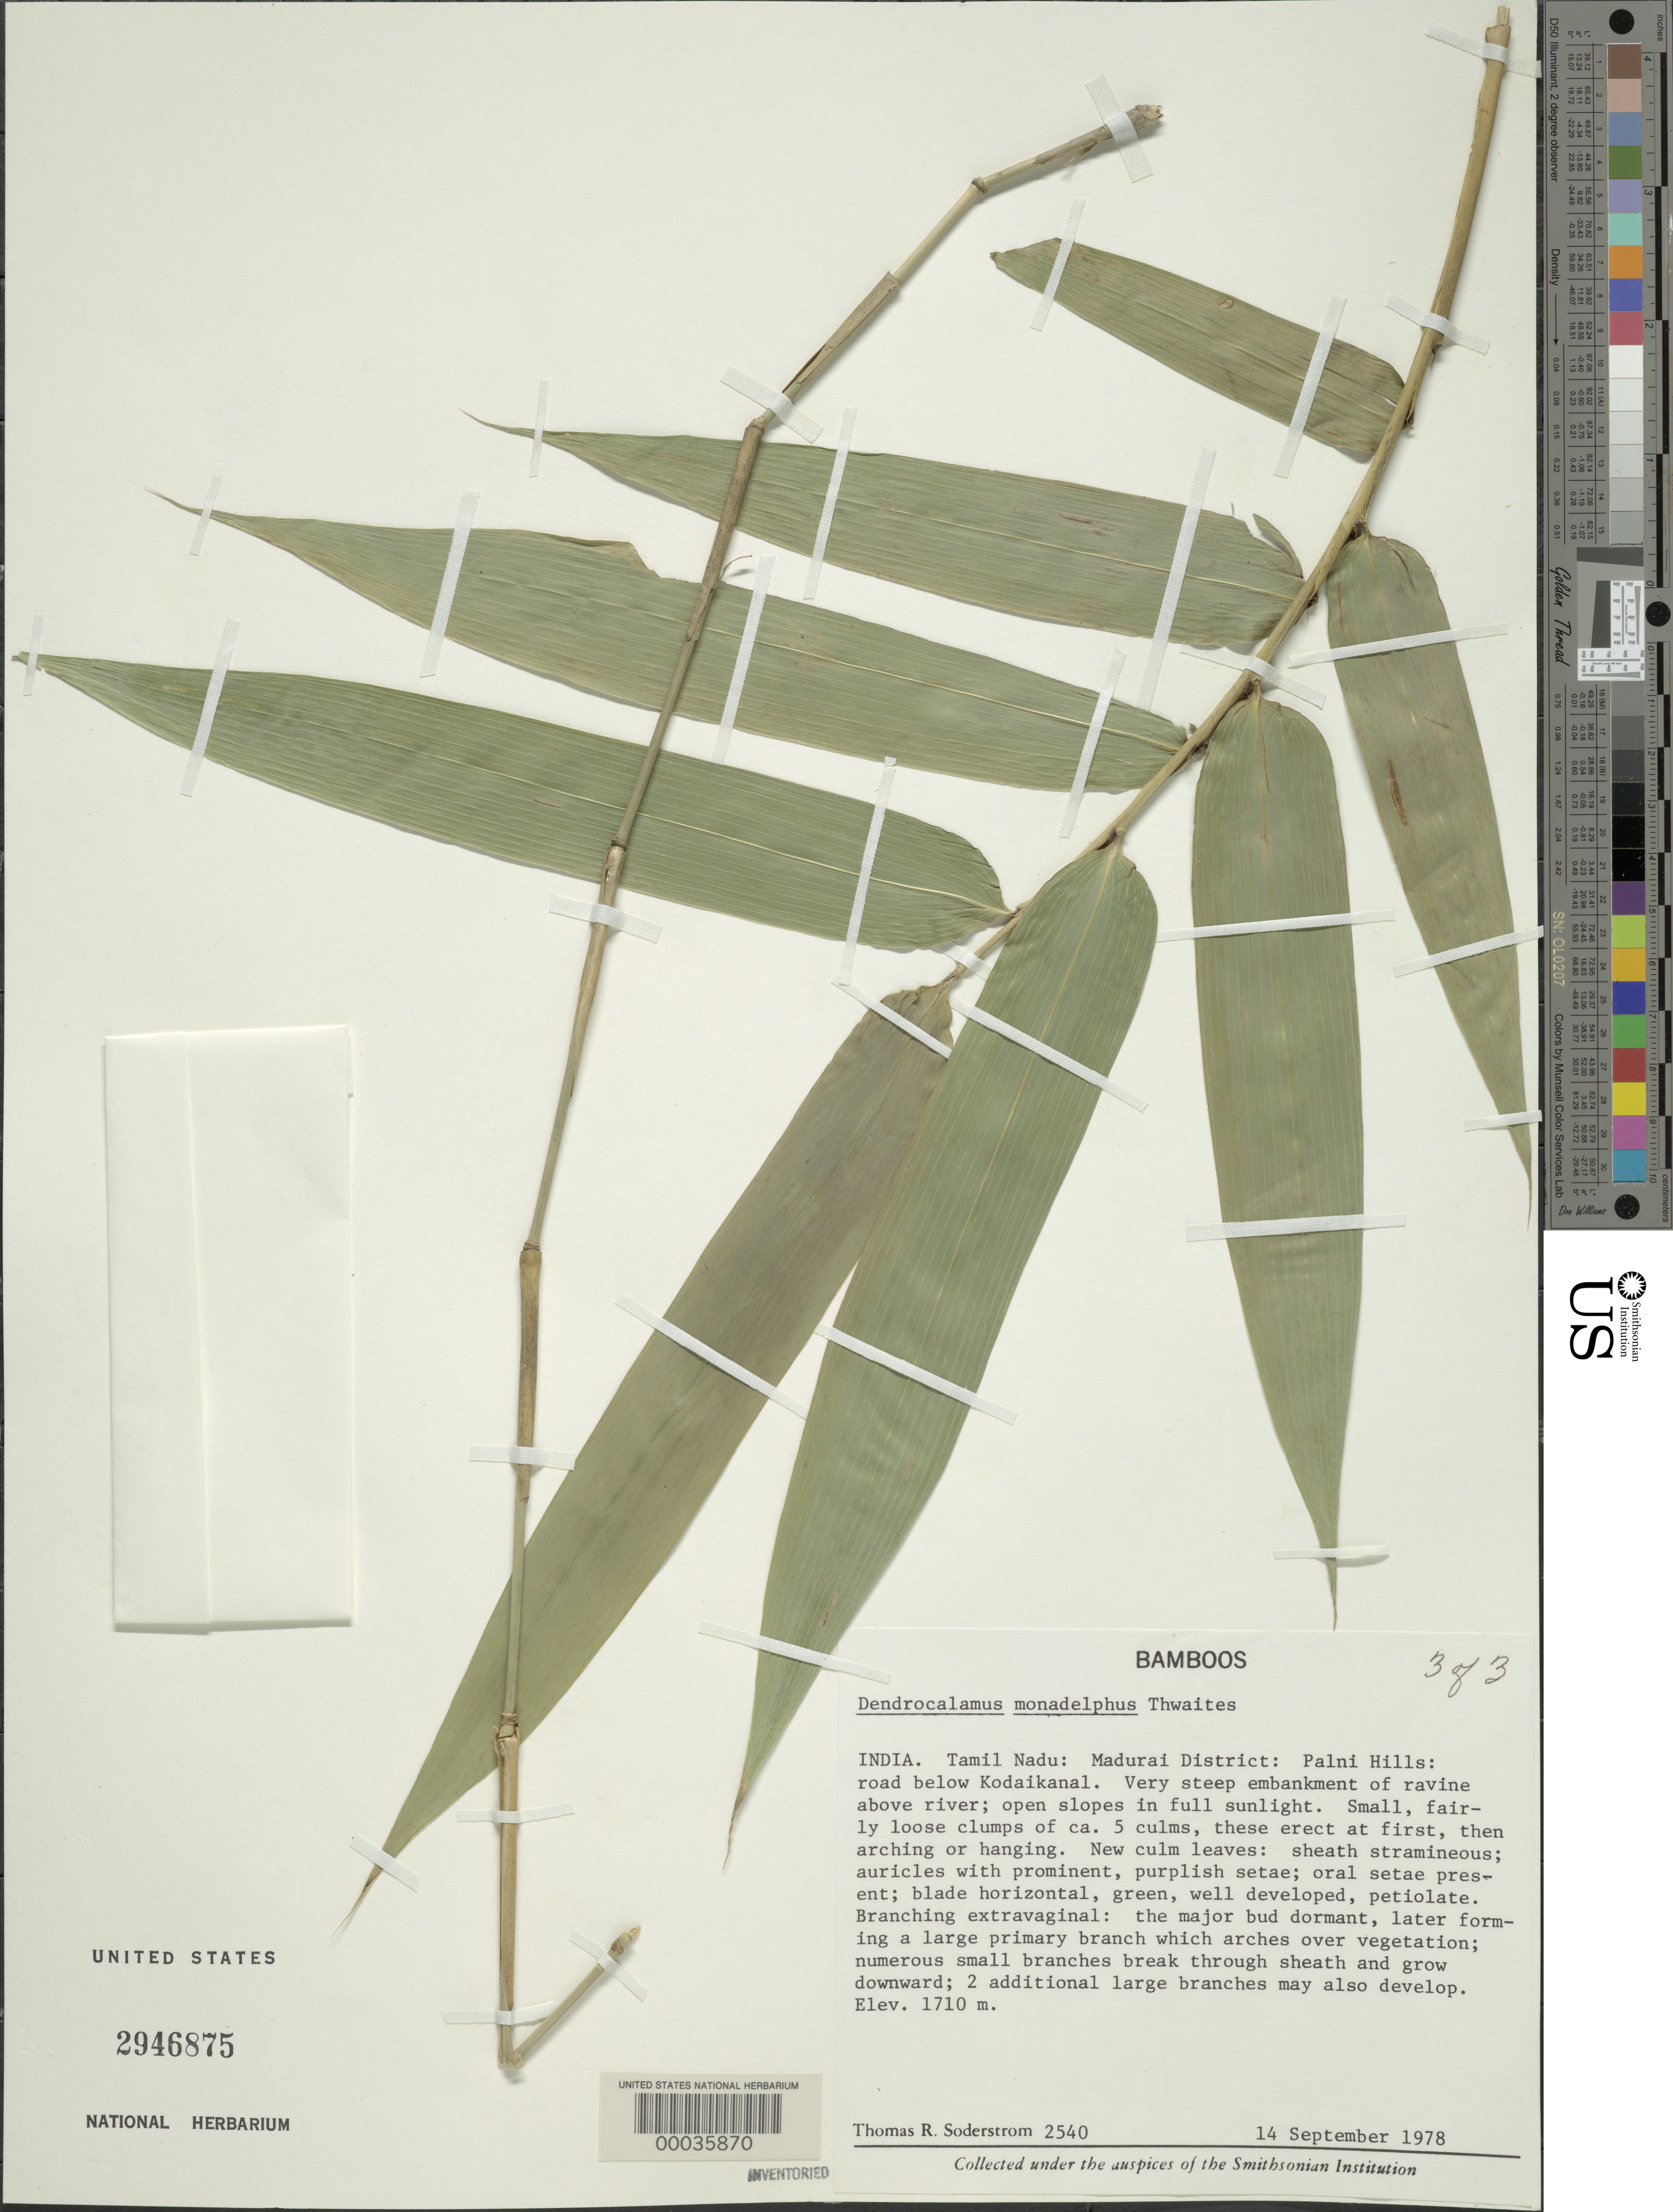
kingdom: Plantae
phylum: Tracheophyta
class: Liliopsida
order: Poales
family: Poaceae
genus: Dendrocalamus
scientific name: Dendrocalamus monadelphus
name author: Thwaites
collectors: T. R. Soderstrom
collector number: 2540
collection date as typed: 14 Sep 1978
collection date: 1978-09-14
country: India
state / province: Tamil Nadu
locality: Madurai, palni-hills, kodaikanal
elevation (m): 1710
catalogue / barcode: US 2946875